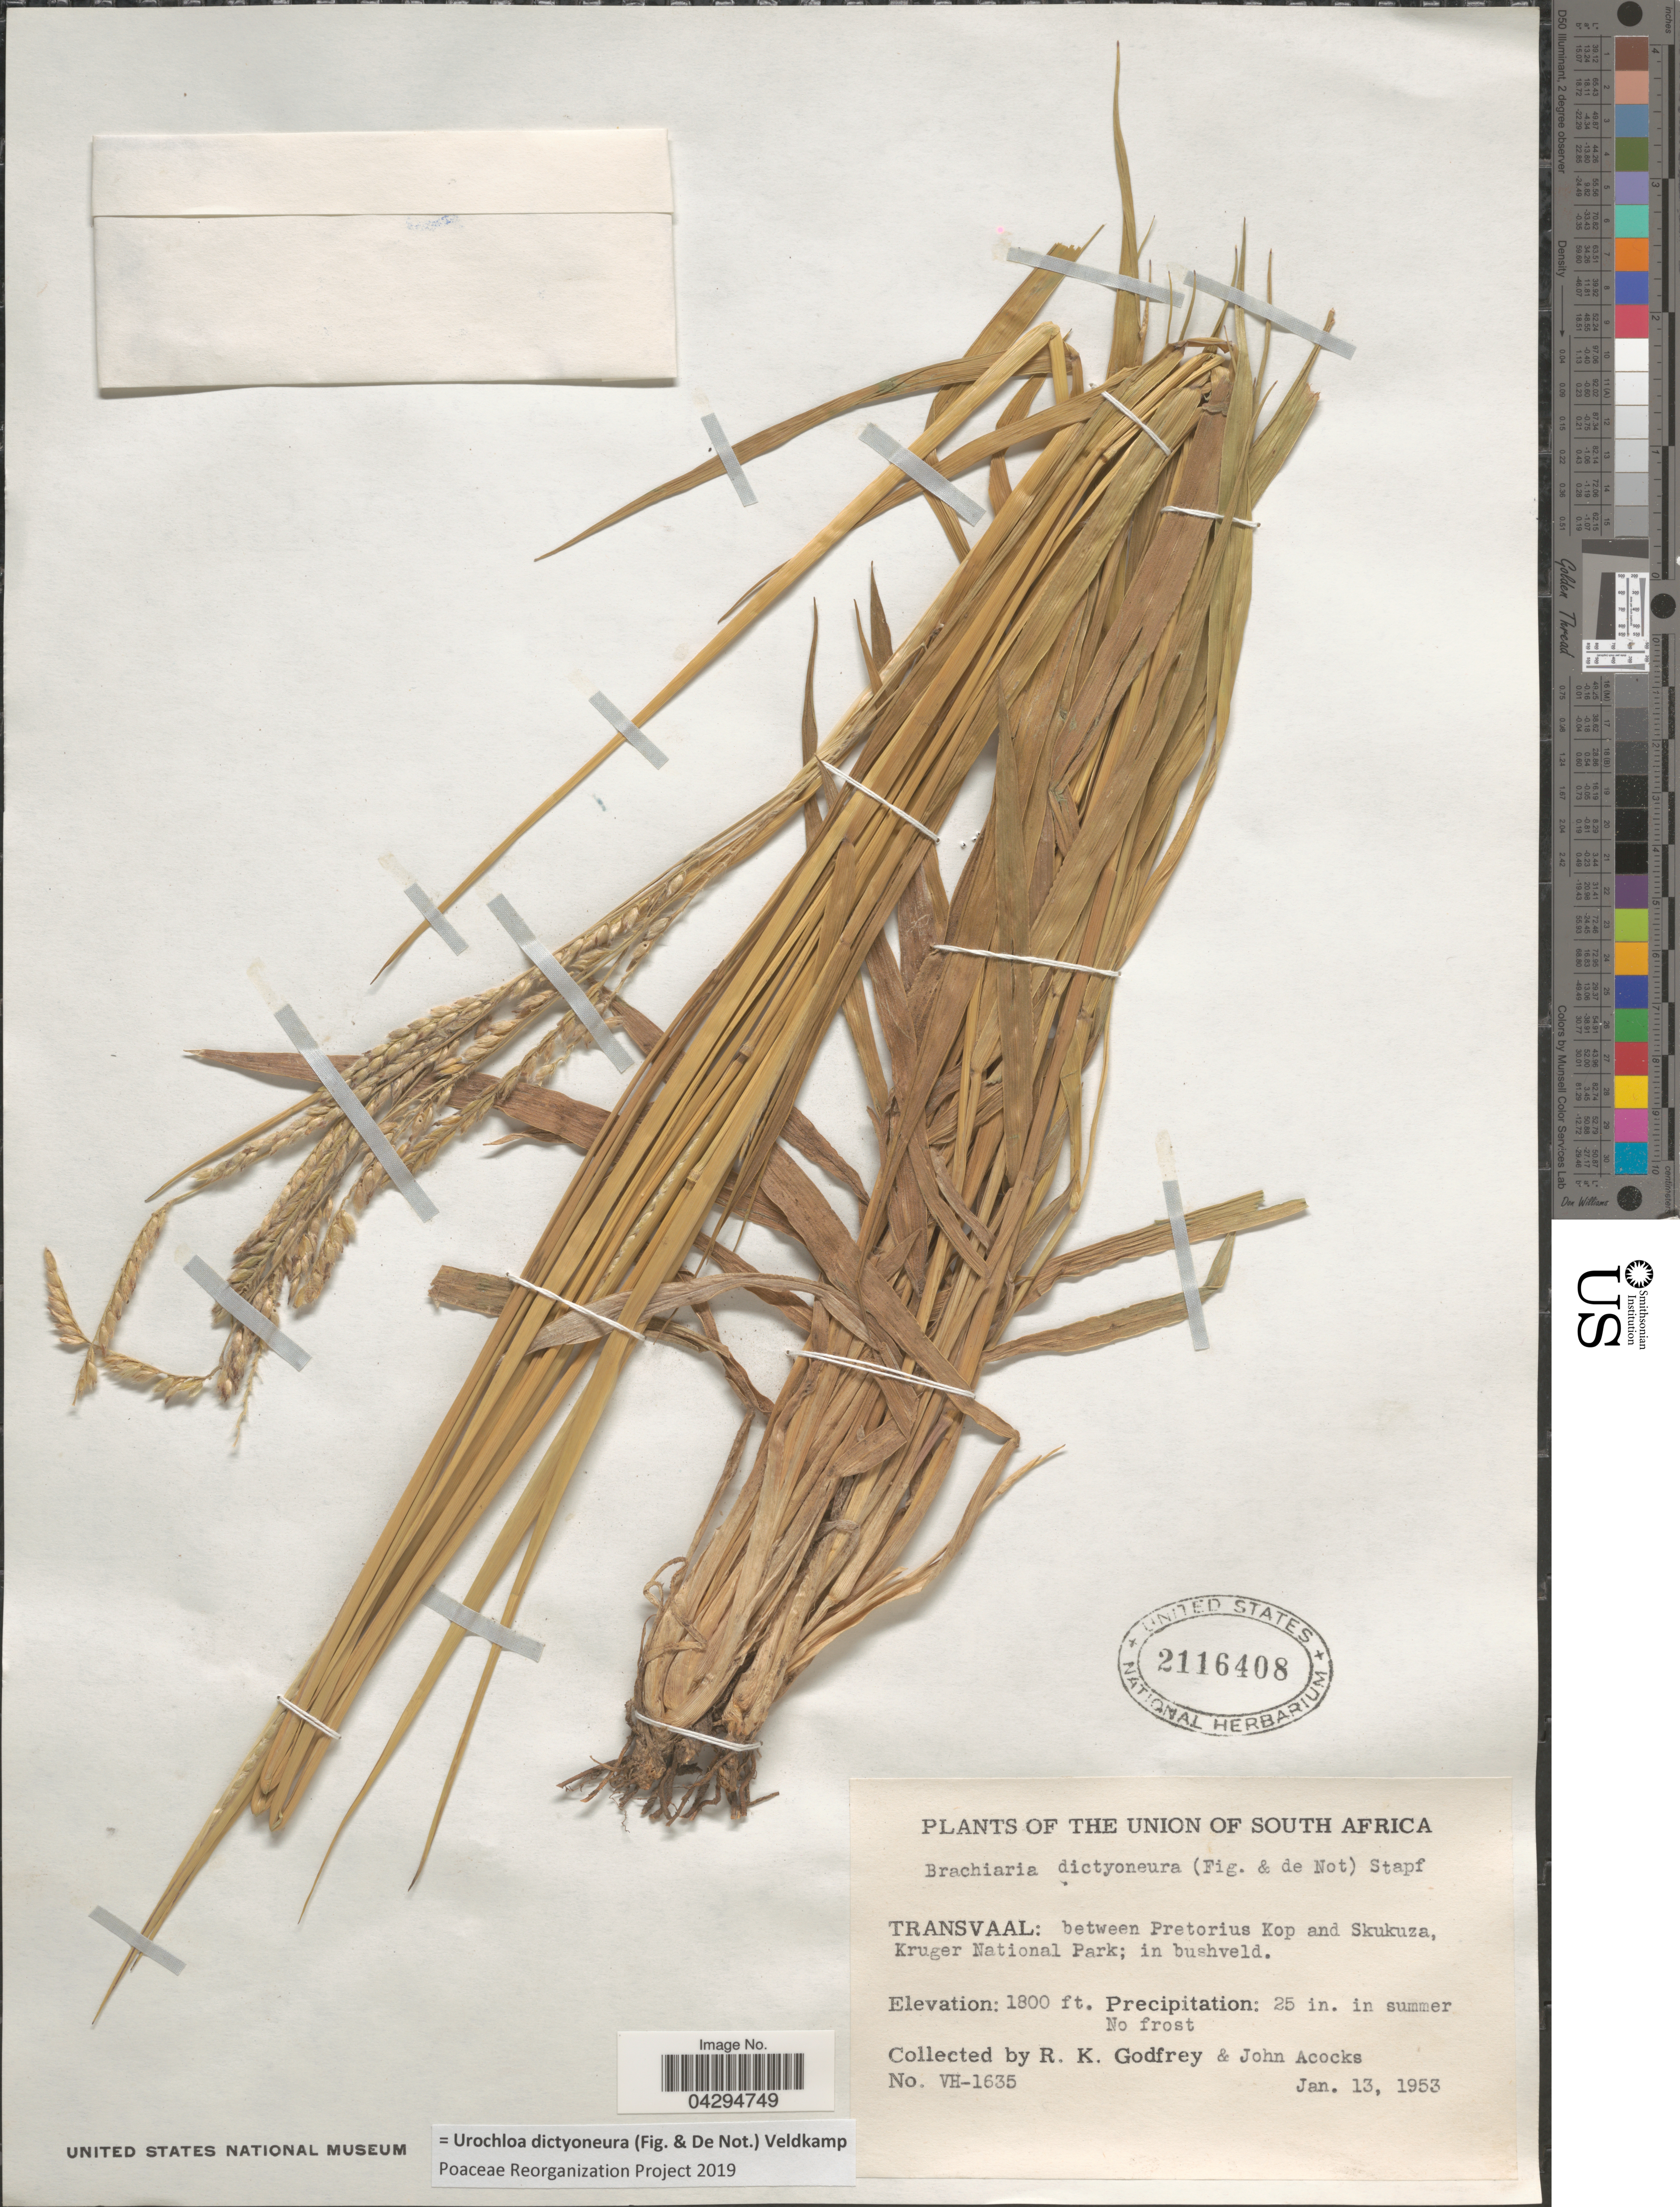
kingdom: Plantae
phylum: Tracheophyta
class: Liliopsida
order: Poales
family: Poaceae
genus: Urochloa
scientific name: Urochloa dictyoneura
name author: (Fig. & De Not.) Veldkamp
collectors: R. K. Godfrey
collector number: VH-1635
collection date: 1953-01-13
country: South Africa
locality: Union of South Africa. Transvaal: between Pretorius Kop and Skukuza, Kruger National Park; in bushveld.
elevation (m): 549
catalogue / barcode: US 2116408